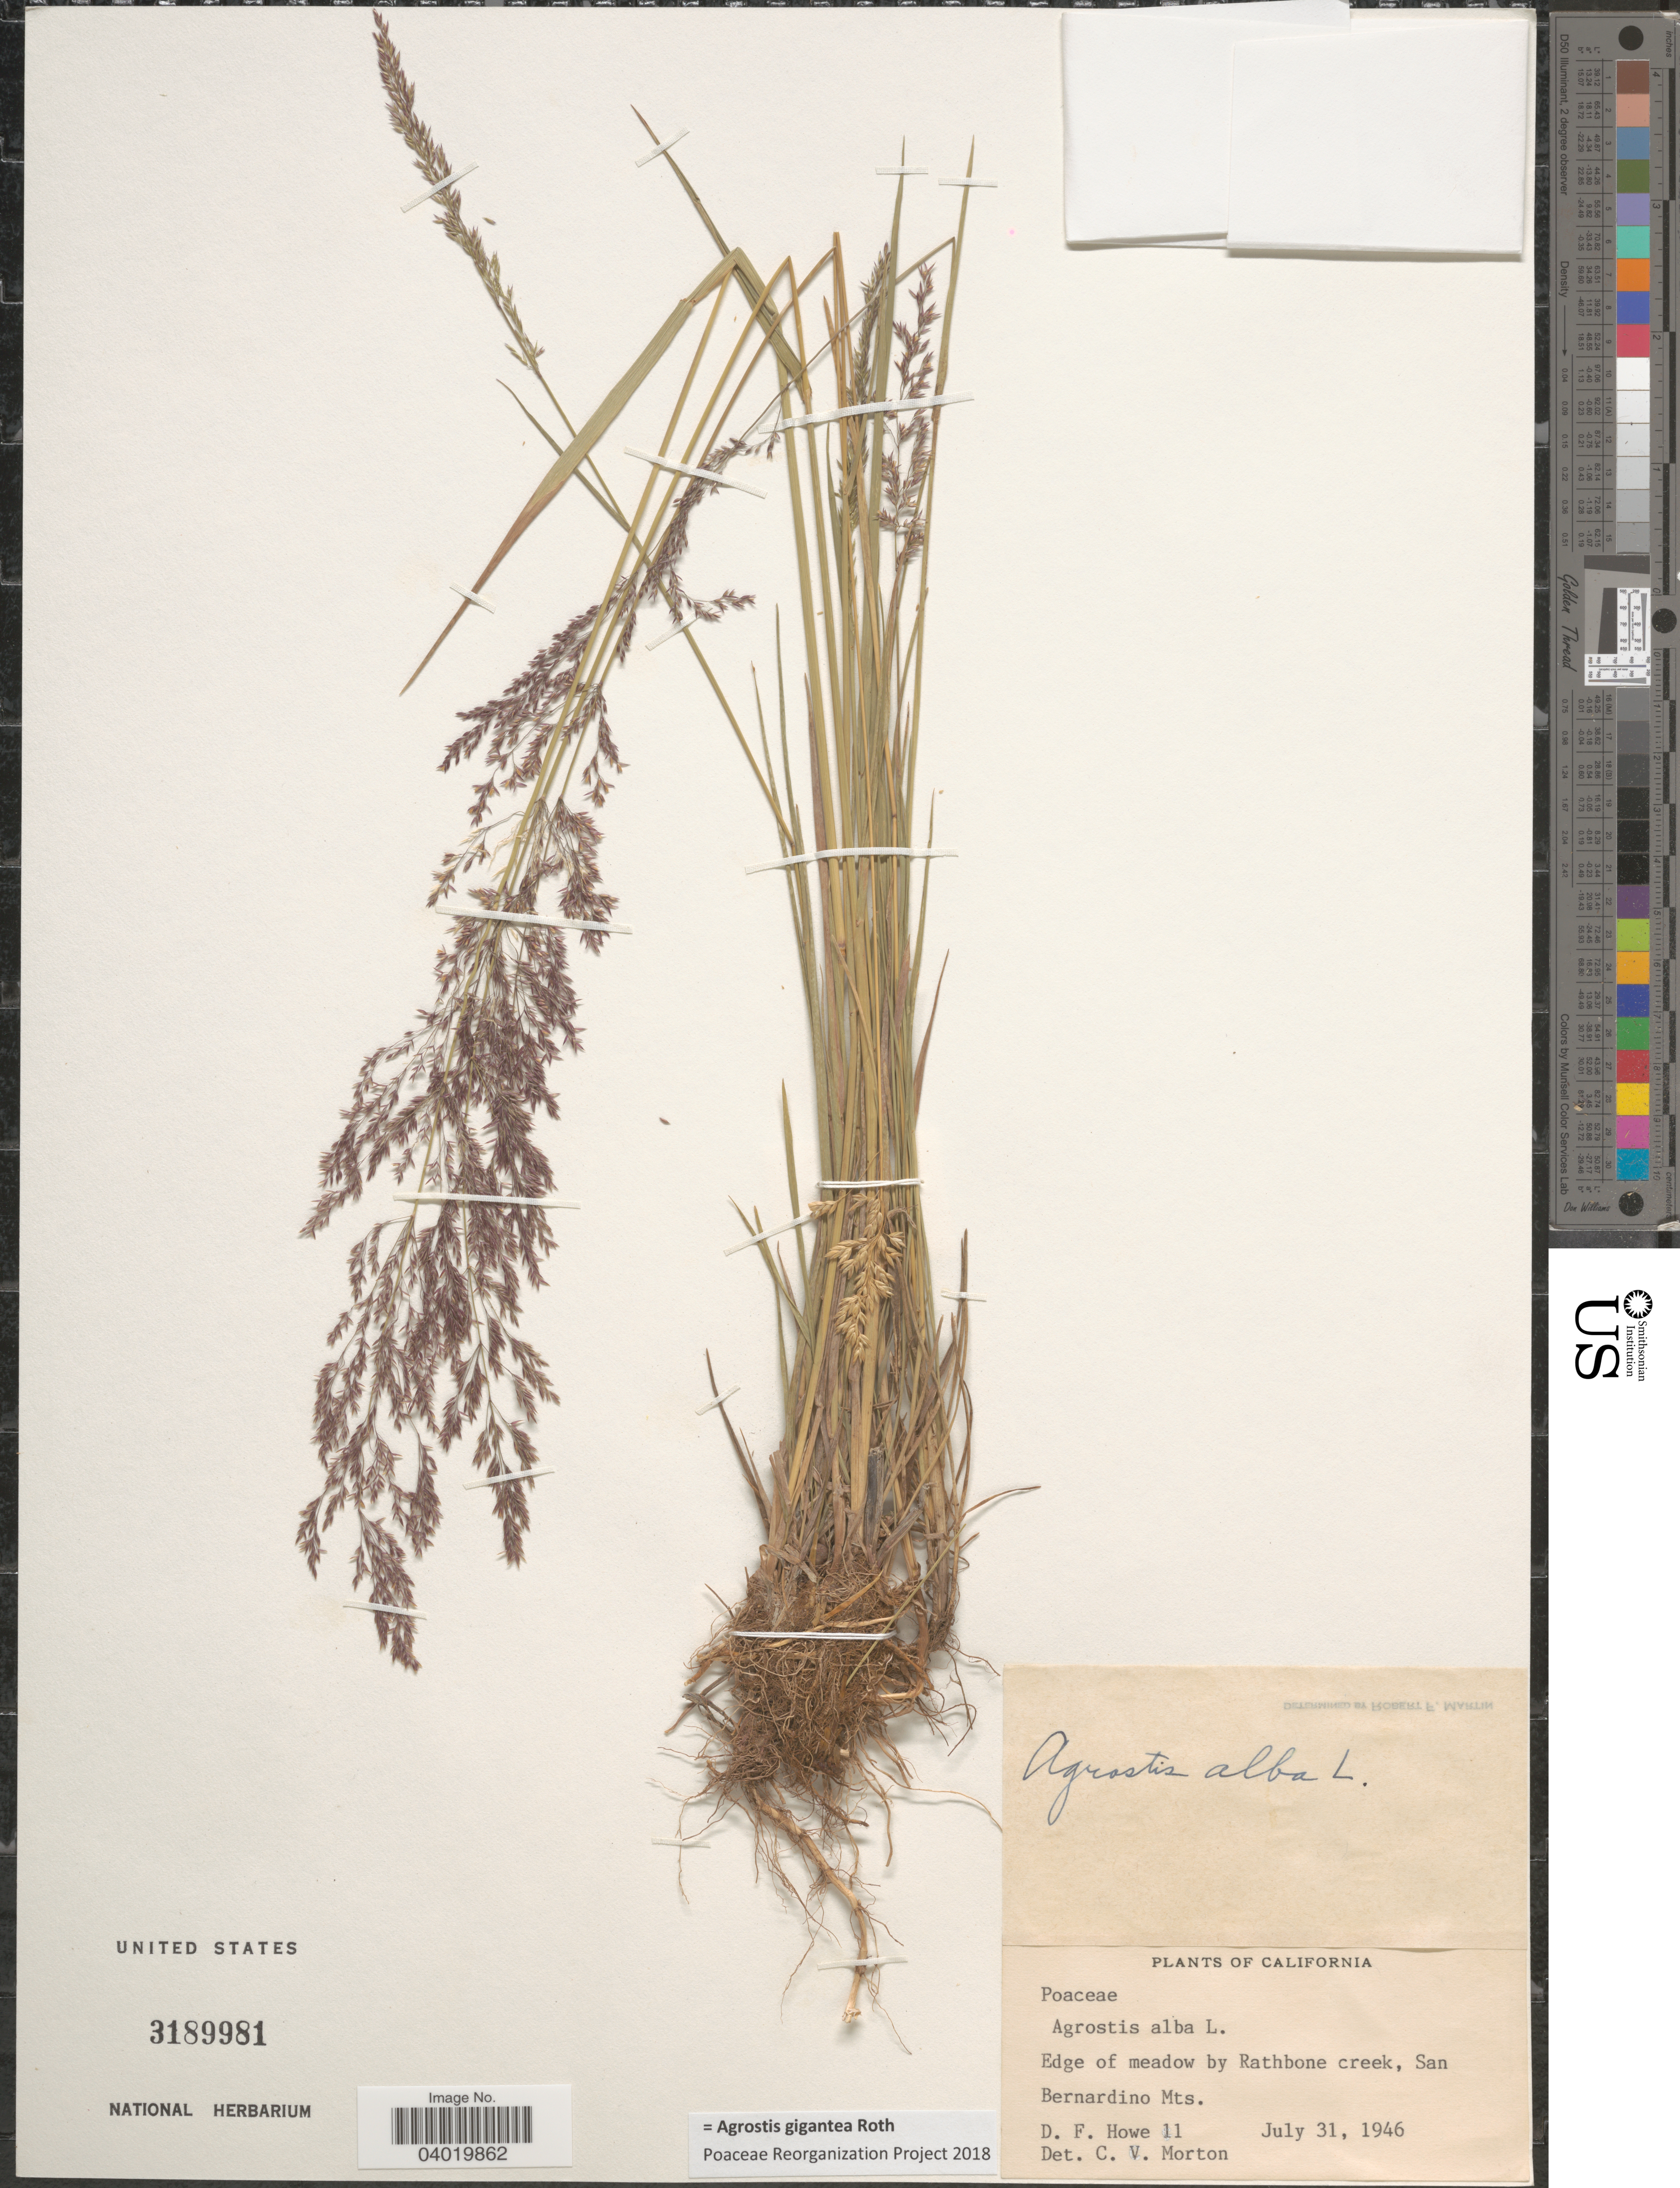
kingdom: Plantae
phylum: Tracheophyta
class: Liliopsida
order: Poales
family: Poaceae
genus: Agrostis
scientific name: Agrostis gigantea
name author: Roth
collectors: D. Howe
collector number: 11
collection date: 1946-07-31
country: United States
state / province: California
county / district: San Bernardino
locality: Edge of meadow by Rathbone creek, San Bernardino Mts.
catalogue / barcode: US 3189981